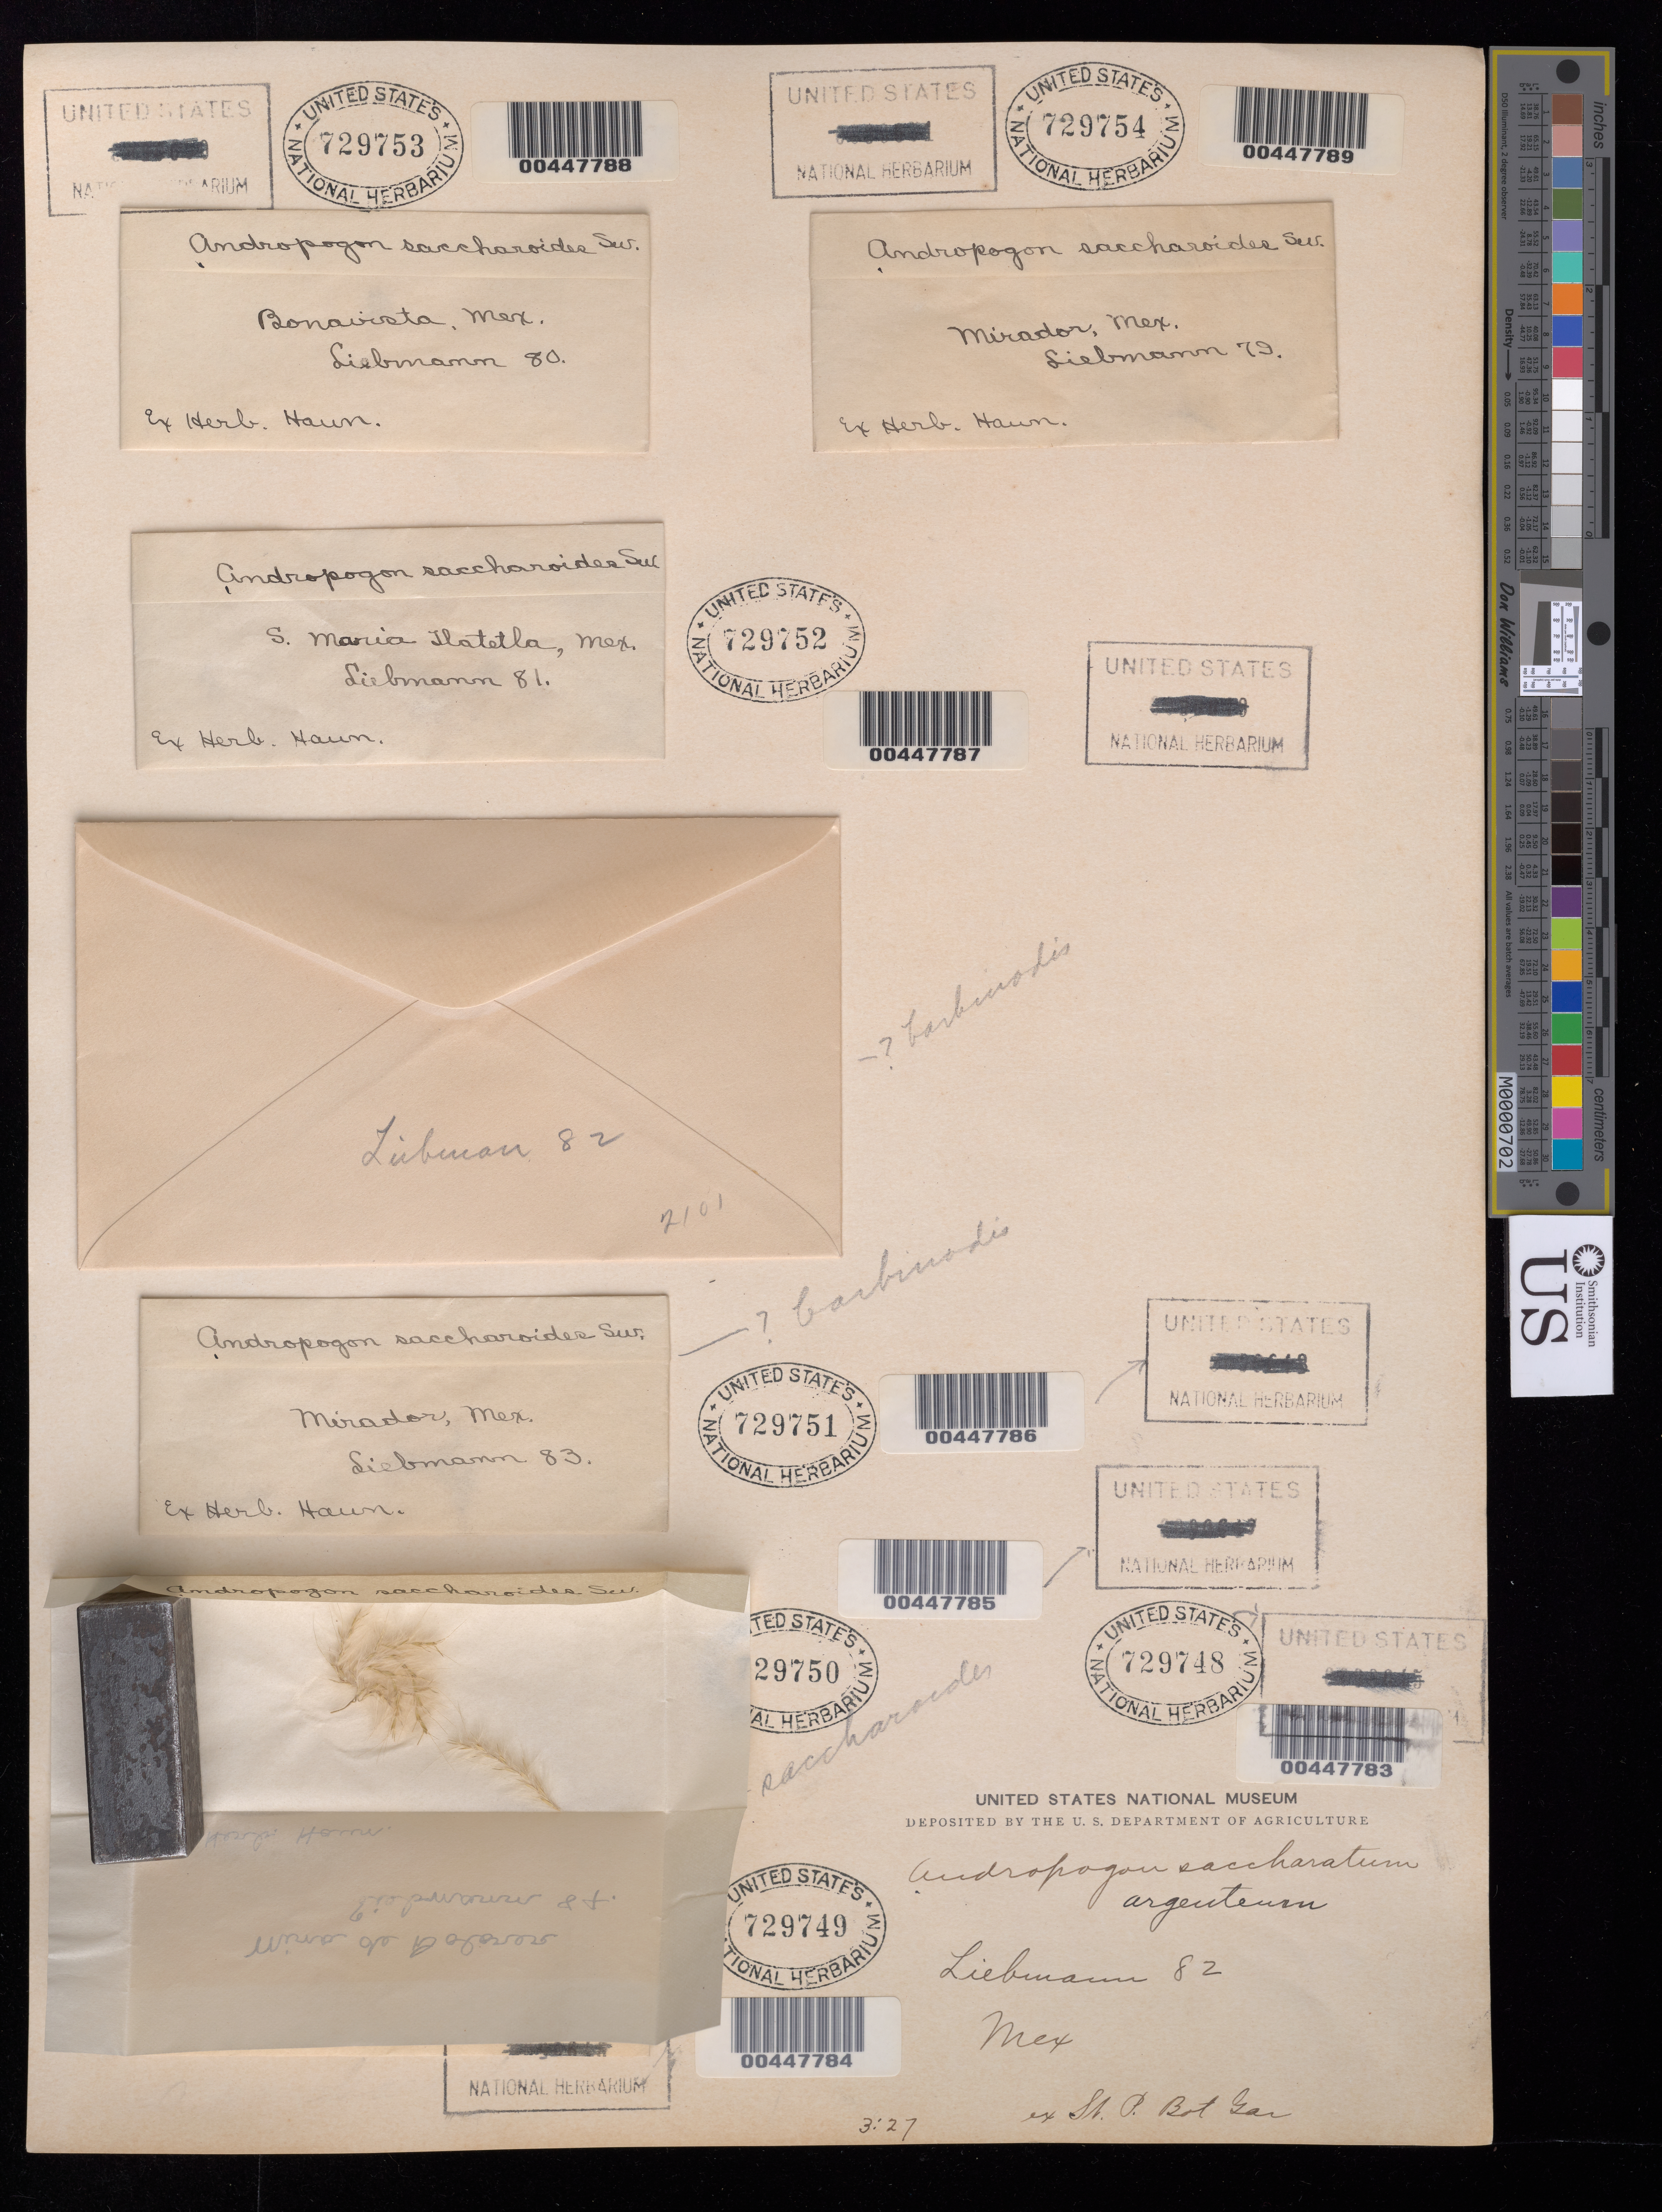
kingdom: Plantae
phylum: Tracheophyta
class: Liliopsida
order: Poales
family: Poaceae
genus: Bothriochloa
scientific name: Bothriochloa saccharoides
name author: (Sw.) Rydb.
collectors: F. M. Liebmann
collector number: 84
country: Mexico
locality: Mina de Dolores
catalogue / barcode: US 729750